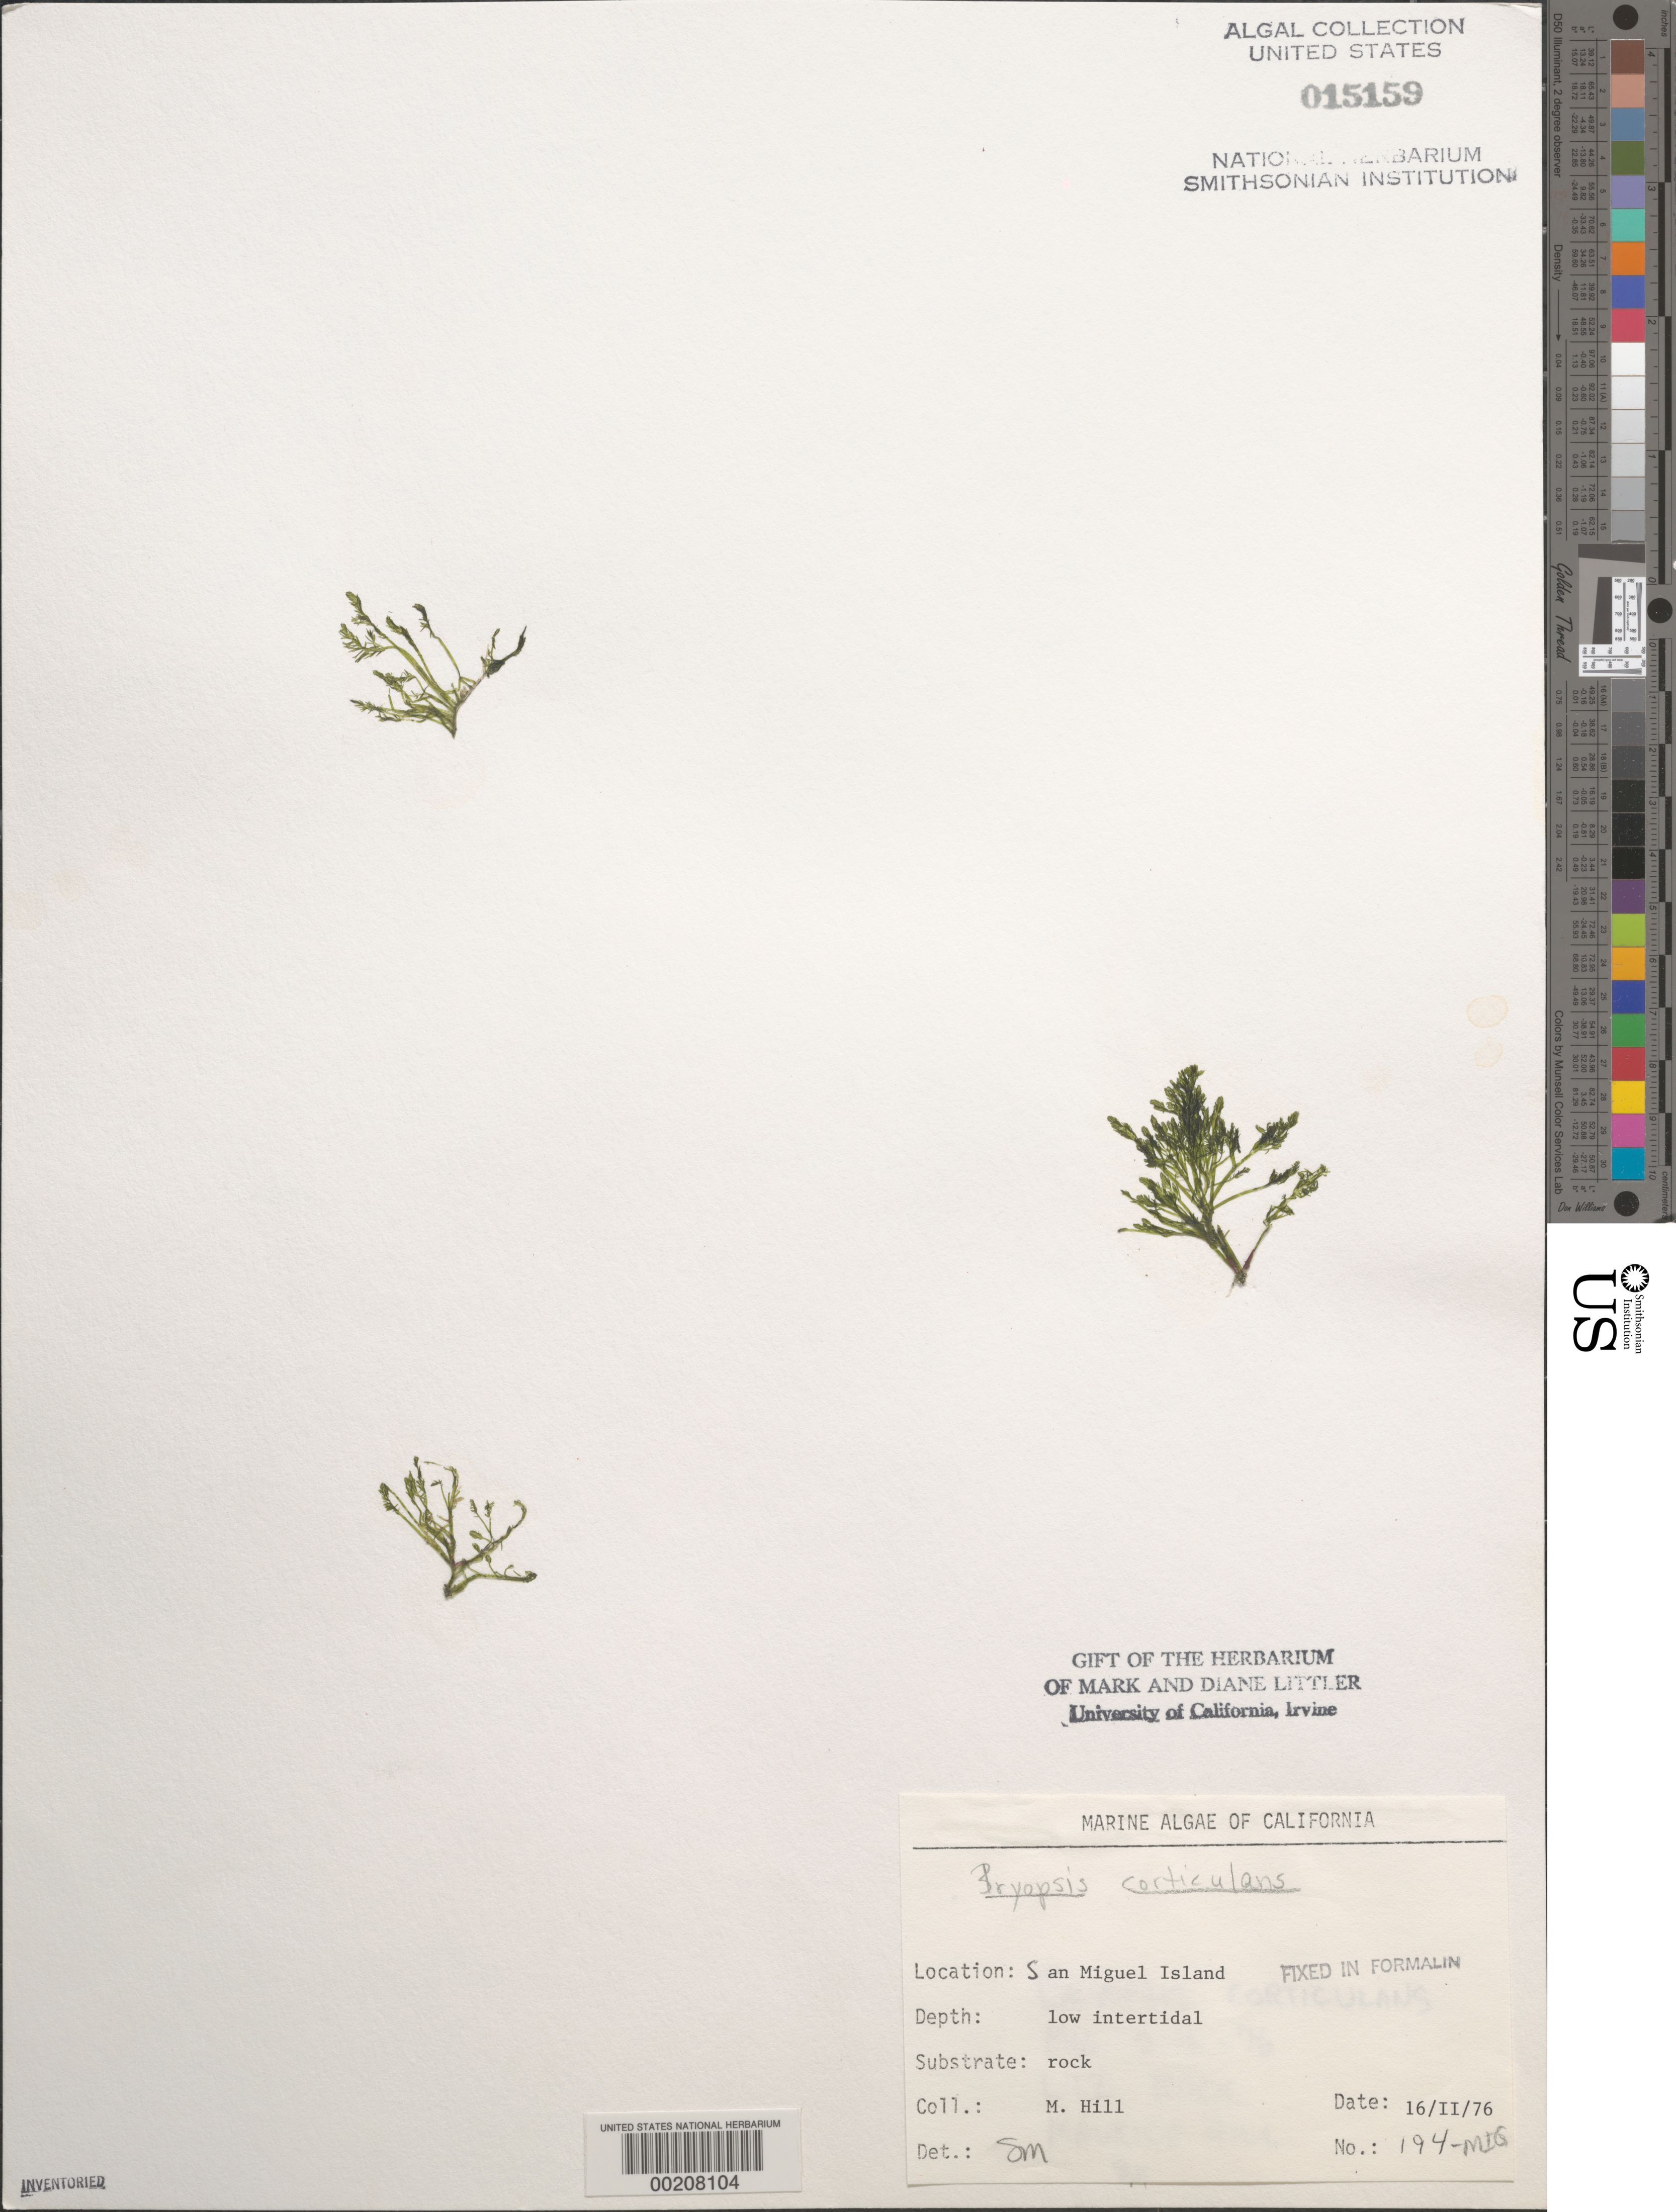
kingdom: Plantae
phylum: Chlorophyta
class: Ulvophyceae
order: Bryopsidales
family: Bryopsidaceae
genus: Bryopsis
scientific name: Bryopsis corticulans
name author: Setch. in Collins et al.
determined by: Murray, S. N.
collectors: M. Hill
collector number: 194-MIG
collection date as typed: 16 Feb 1976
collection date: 1976-02-16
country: United States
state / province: California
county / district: Santa Barbara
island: San Miguel Island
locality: Cuyler Harbor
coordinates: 34 02'55"N, 120 20'08"W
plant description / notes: BLM-SOCALBIGHT Rocky Intertidal Survey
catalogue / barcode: US 15159